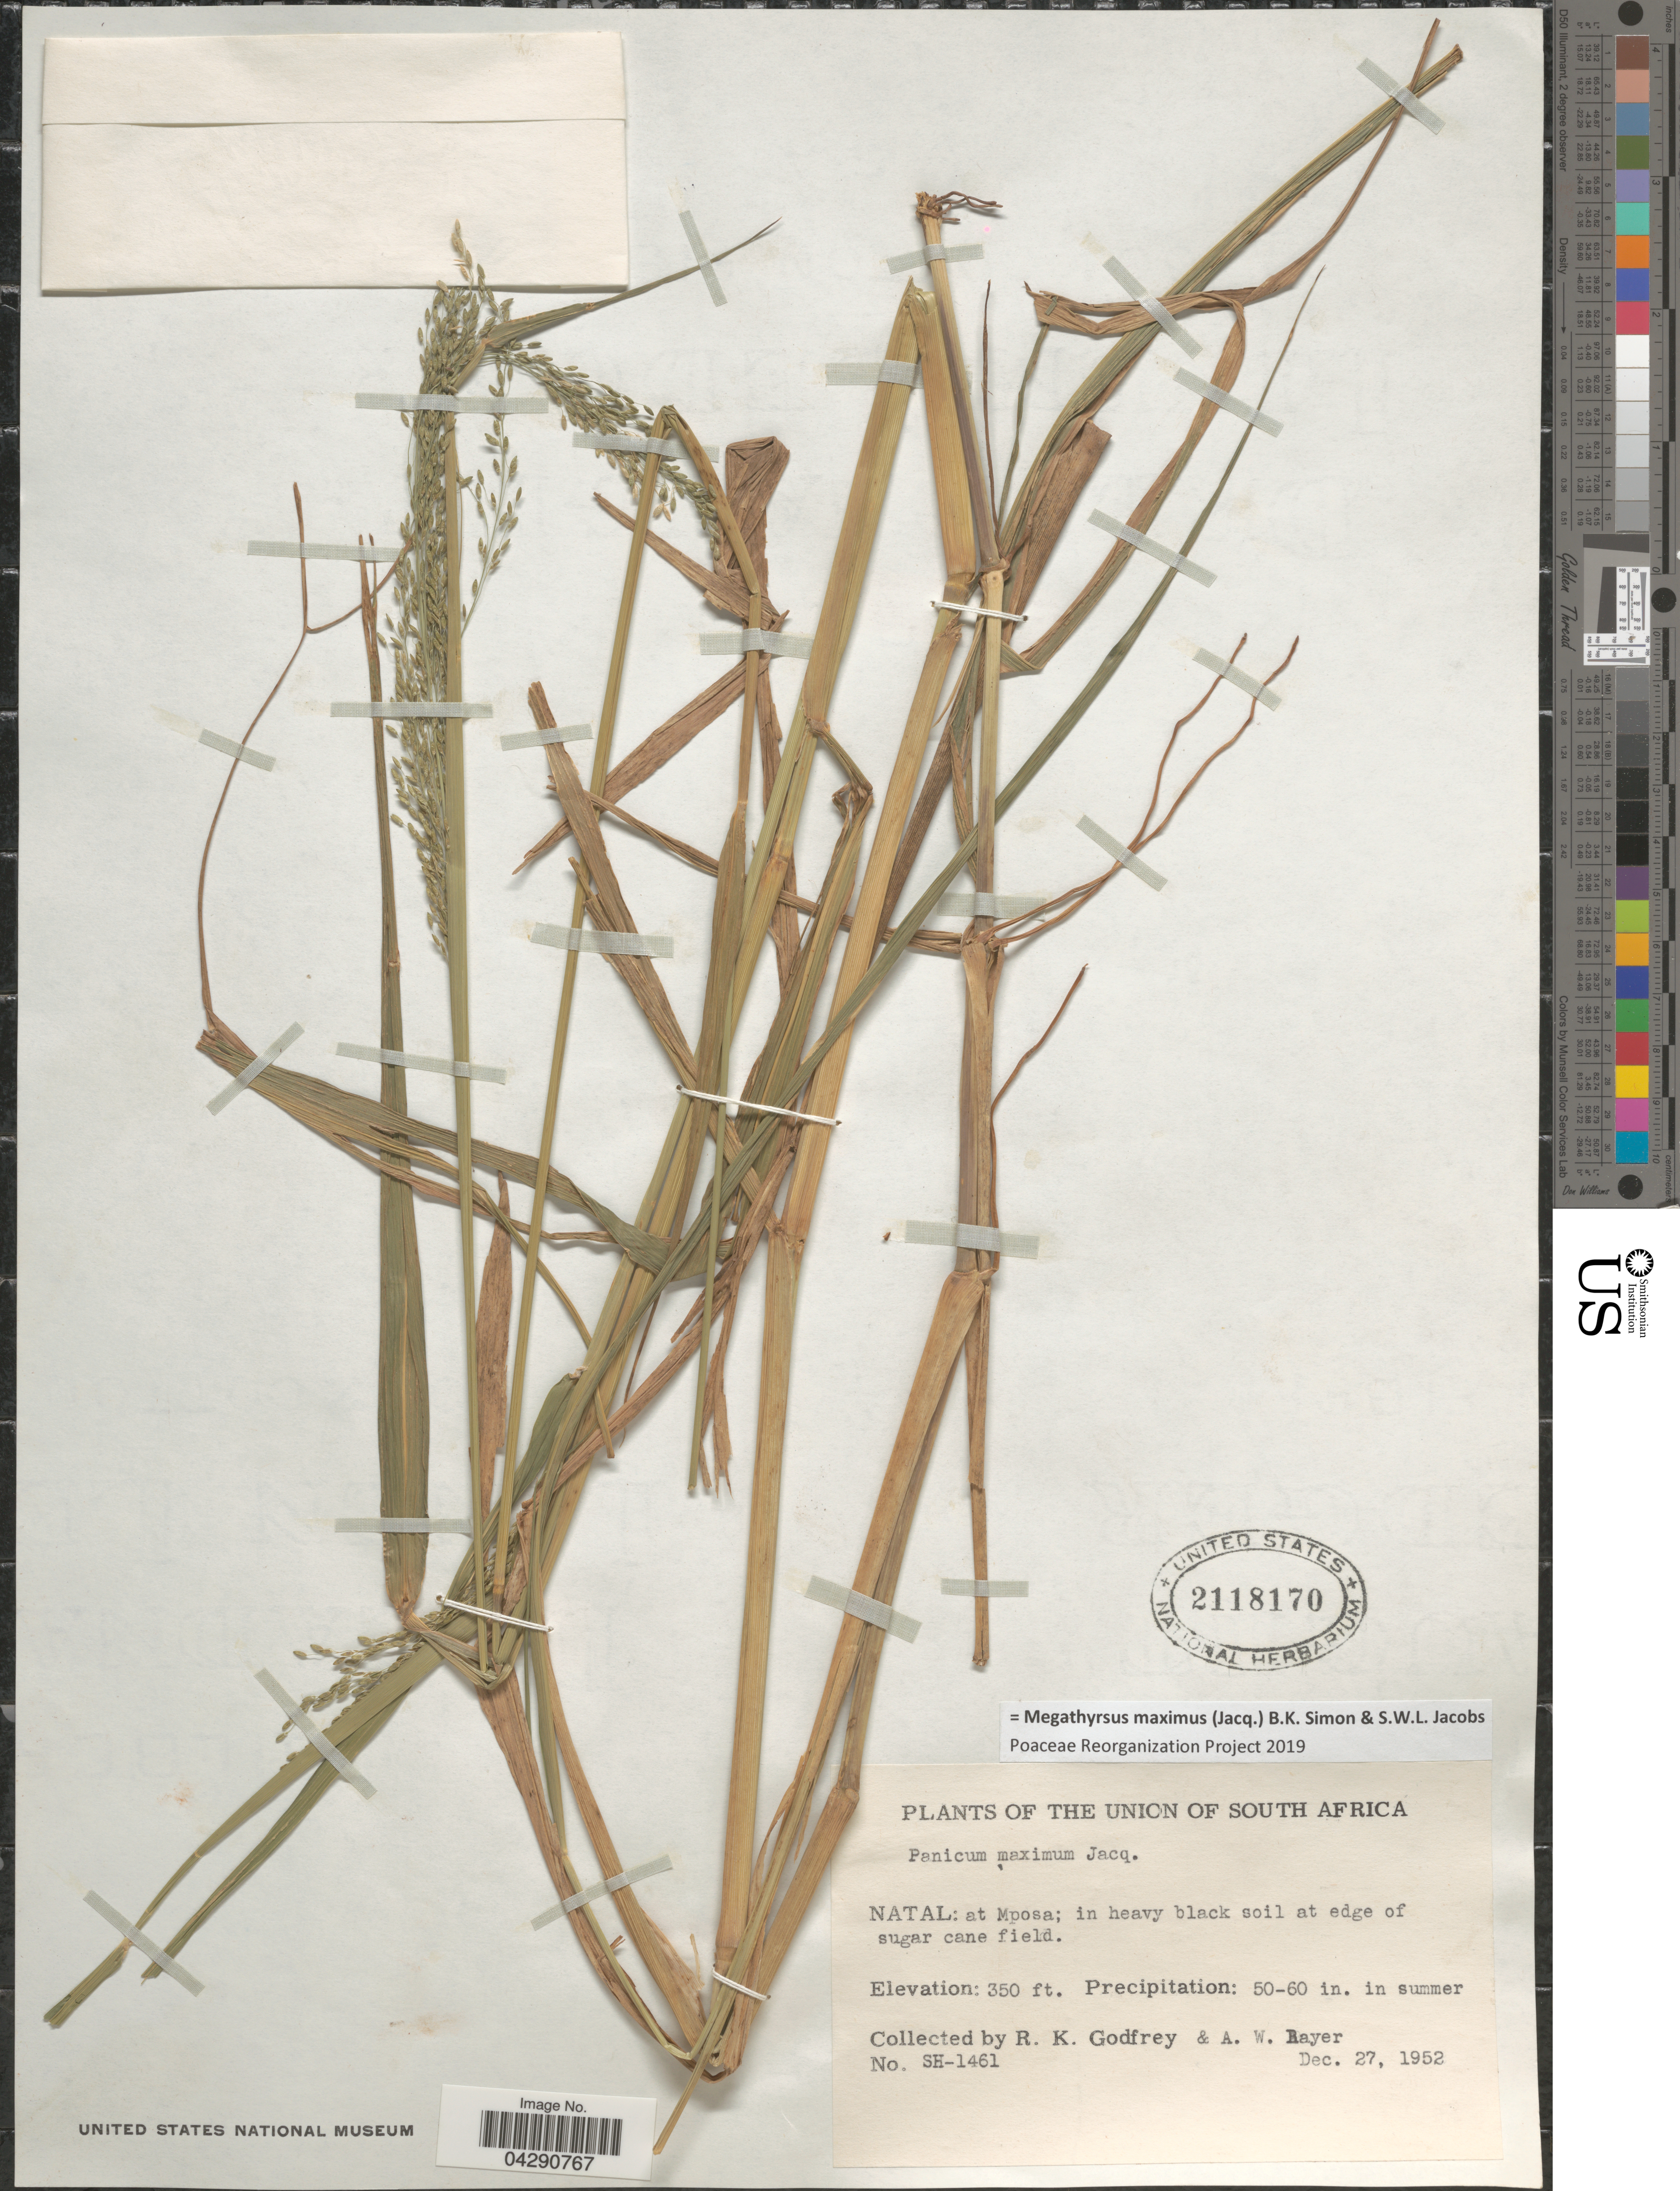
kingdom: Plantae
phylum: Tracheophyta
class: Liliopsida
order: Poales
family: Poaceae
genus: Megathyrsus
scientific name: Megathyrsus maximus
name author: (Jacq.) B.K. Simon & S.W.L. Jacobs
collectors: R. K. Godfrey & A. Bayer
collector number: SH-1461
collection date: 1952-12-27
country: South Africa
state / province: KwaZulu-Natal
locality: The Union of South Africa. Natal: at Mposa.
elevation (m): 107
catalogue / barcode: US 2118170